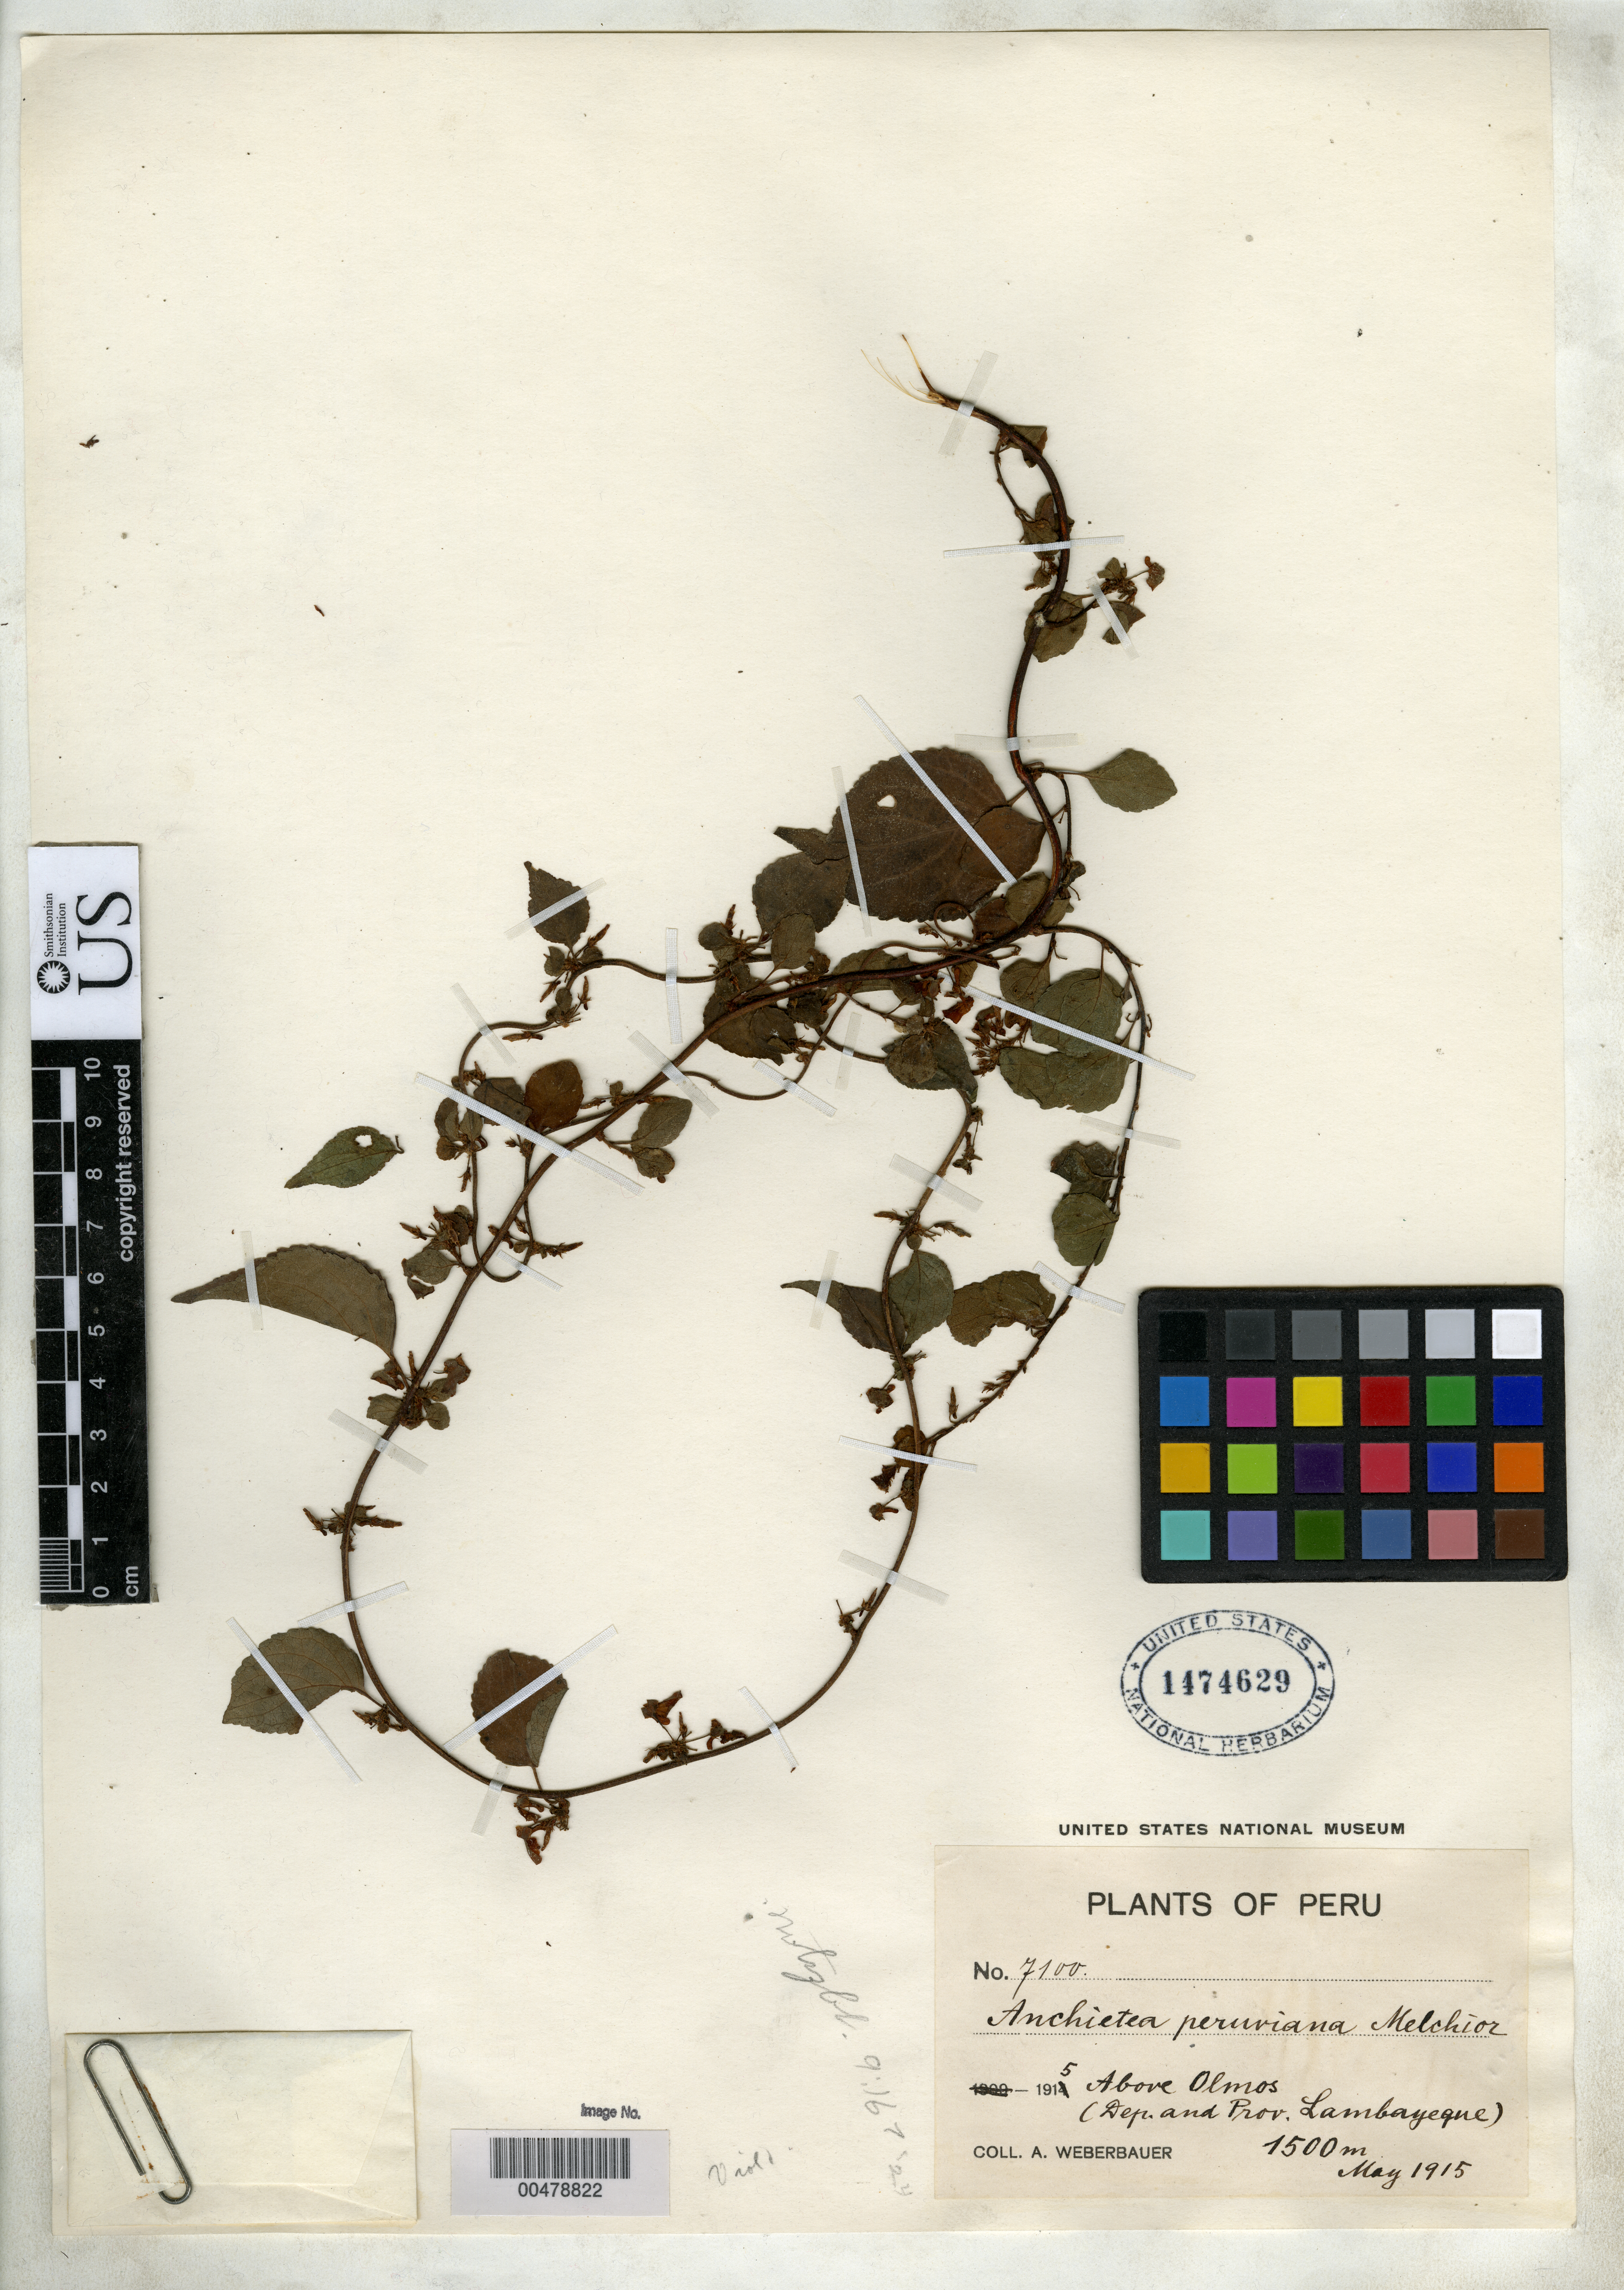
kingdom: Plantae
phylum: Tracheophyta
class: Magnoliopsida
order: Malpighiales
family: Violaceae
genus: Anchietea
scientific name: Anchietea peruviana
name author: Melch.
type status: Isotype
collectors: A. Weberbauer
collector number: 7100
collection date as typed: Mar 1915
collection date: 1915-03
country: Peru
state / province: Lambayeque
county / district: Lambayeque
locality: Above Olmos.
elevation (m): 1500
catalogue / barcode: US 1474629